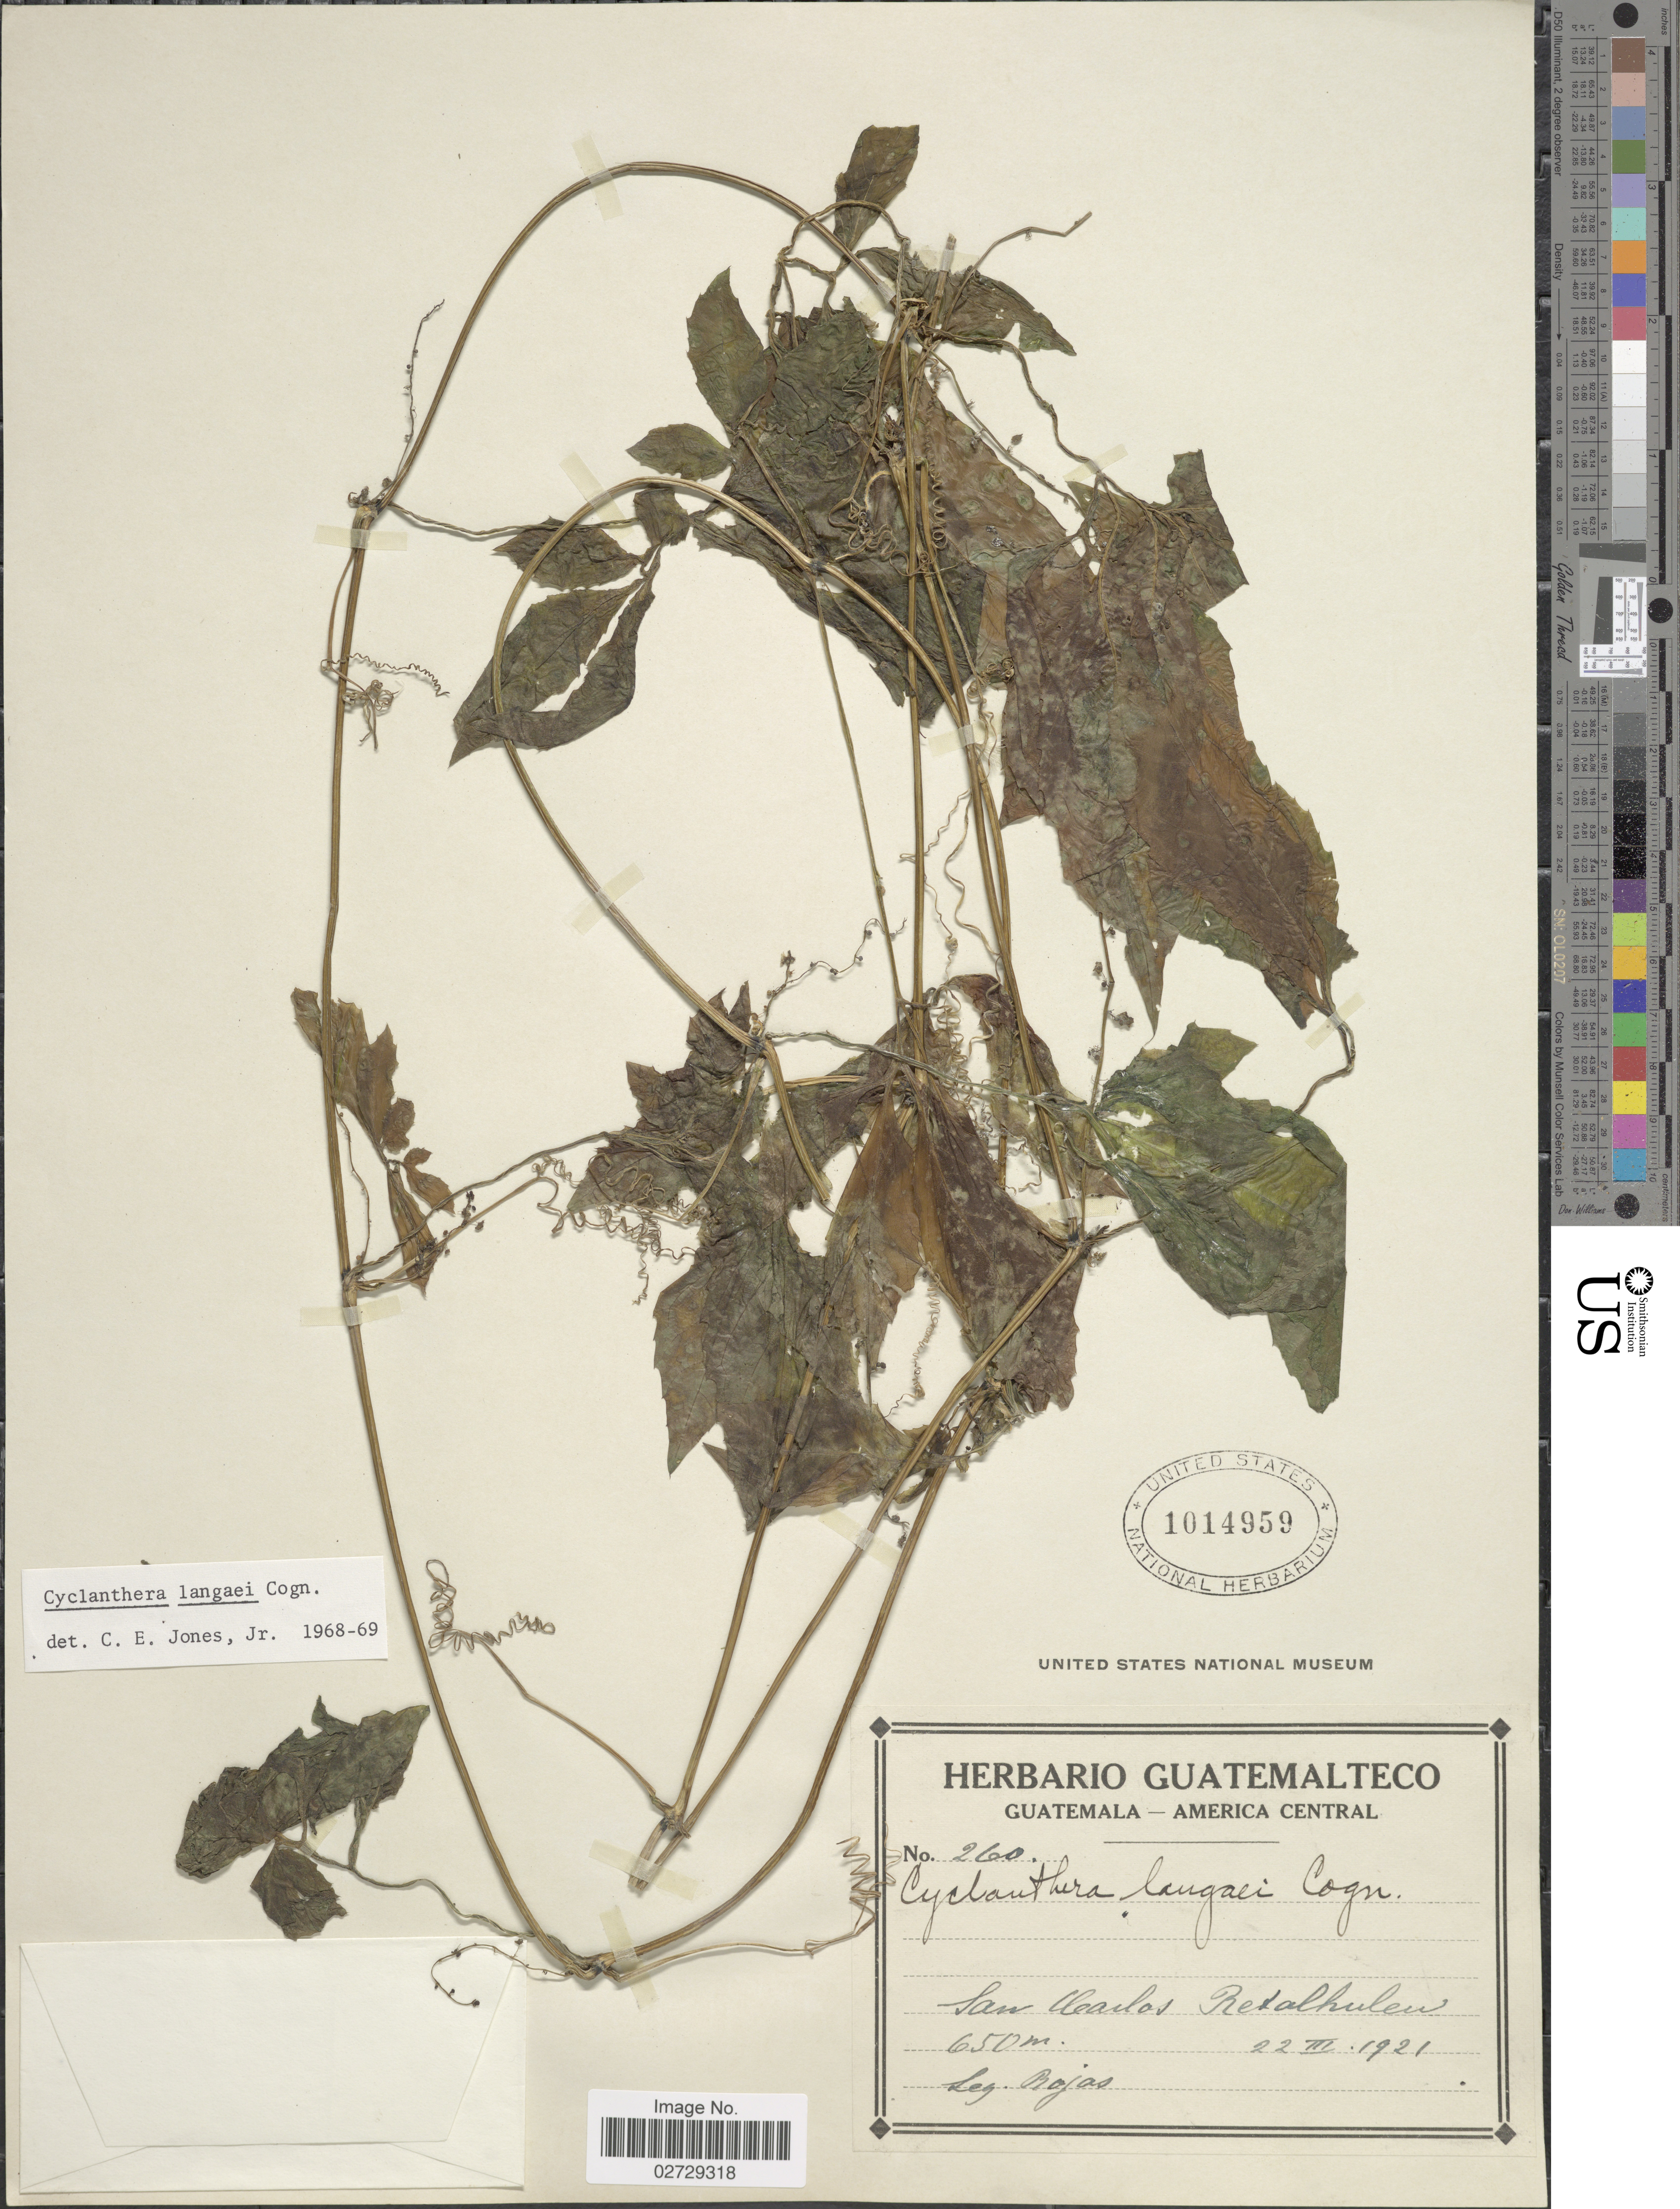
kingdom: Plantae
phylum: Tracheophyta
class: Magnoliopsida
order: Cucurbitales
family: Cucurbitaceae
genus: Cyclanthera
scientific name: Cyclanthera langaei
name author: Cogn.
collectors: Rojas, --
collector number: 260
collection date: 1921-03-22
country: Guatemala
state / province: Retalhuleu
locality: San Carlos.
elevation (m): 650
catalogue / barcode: US 1014959